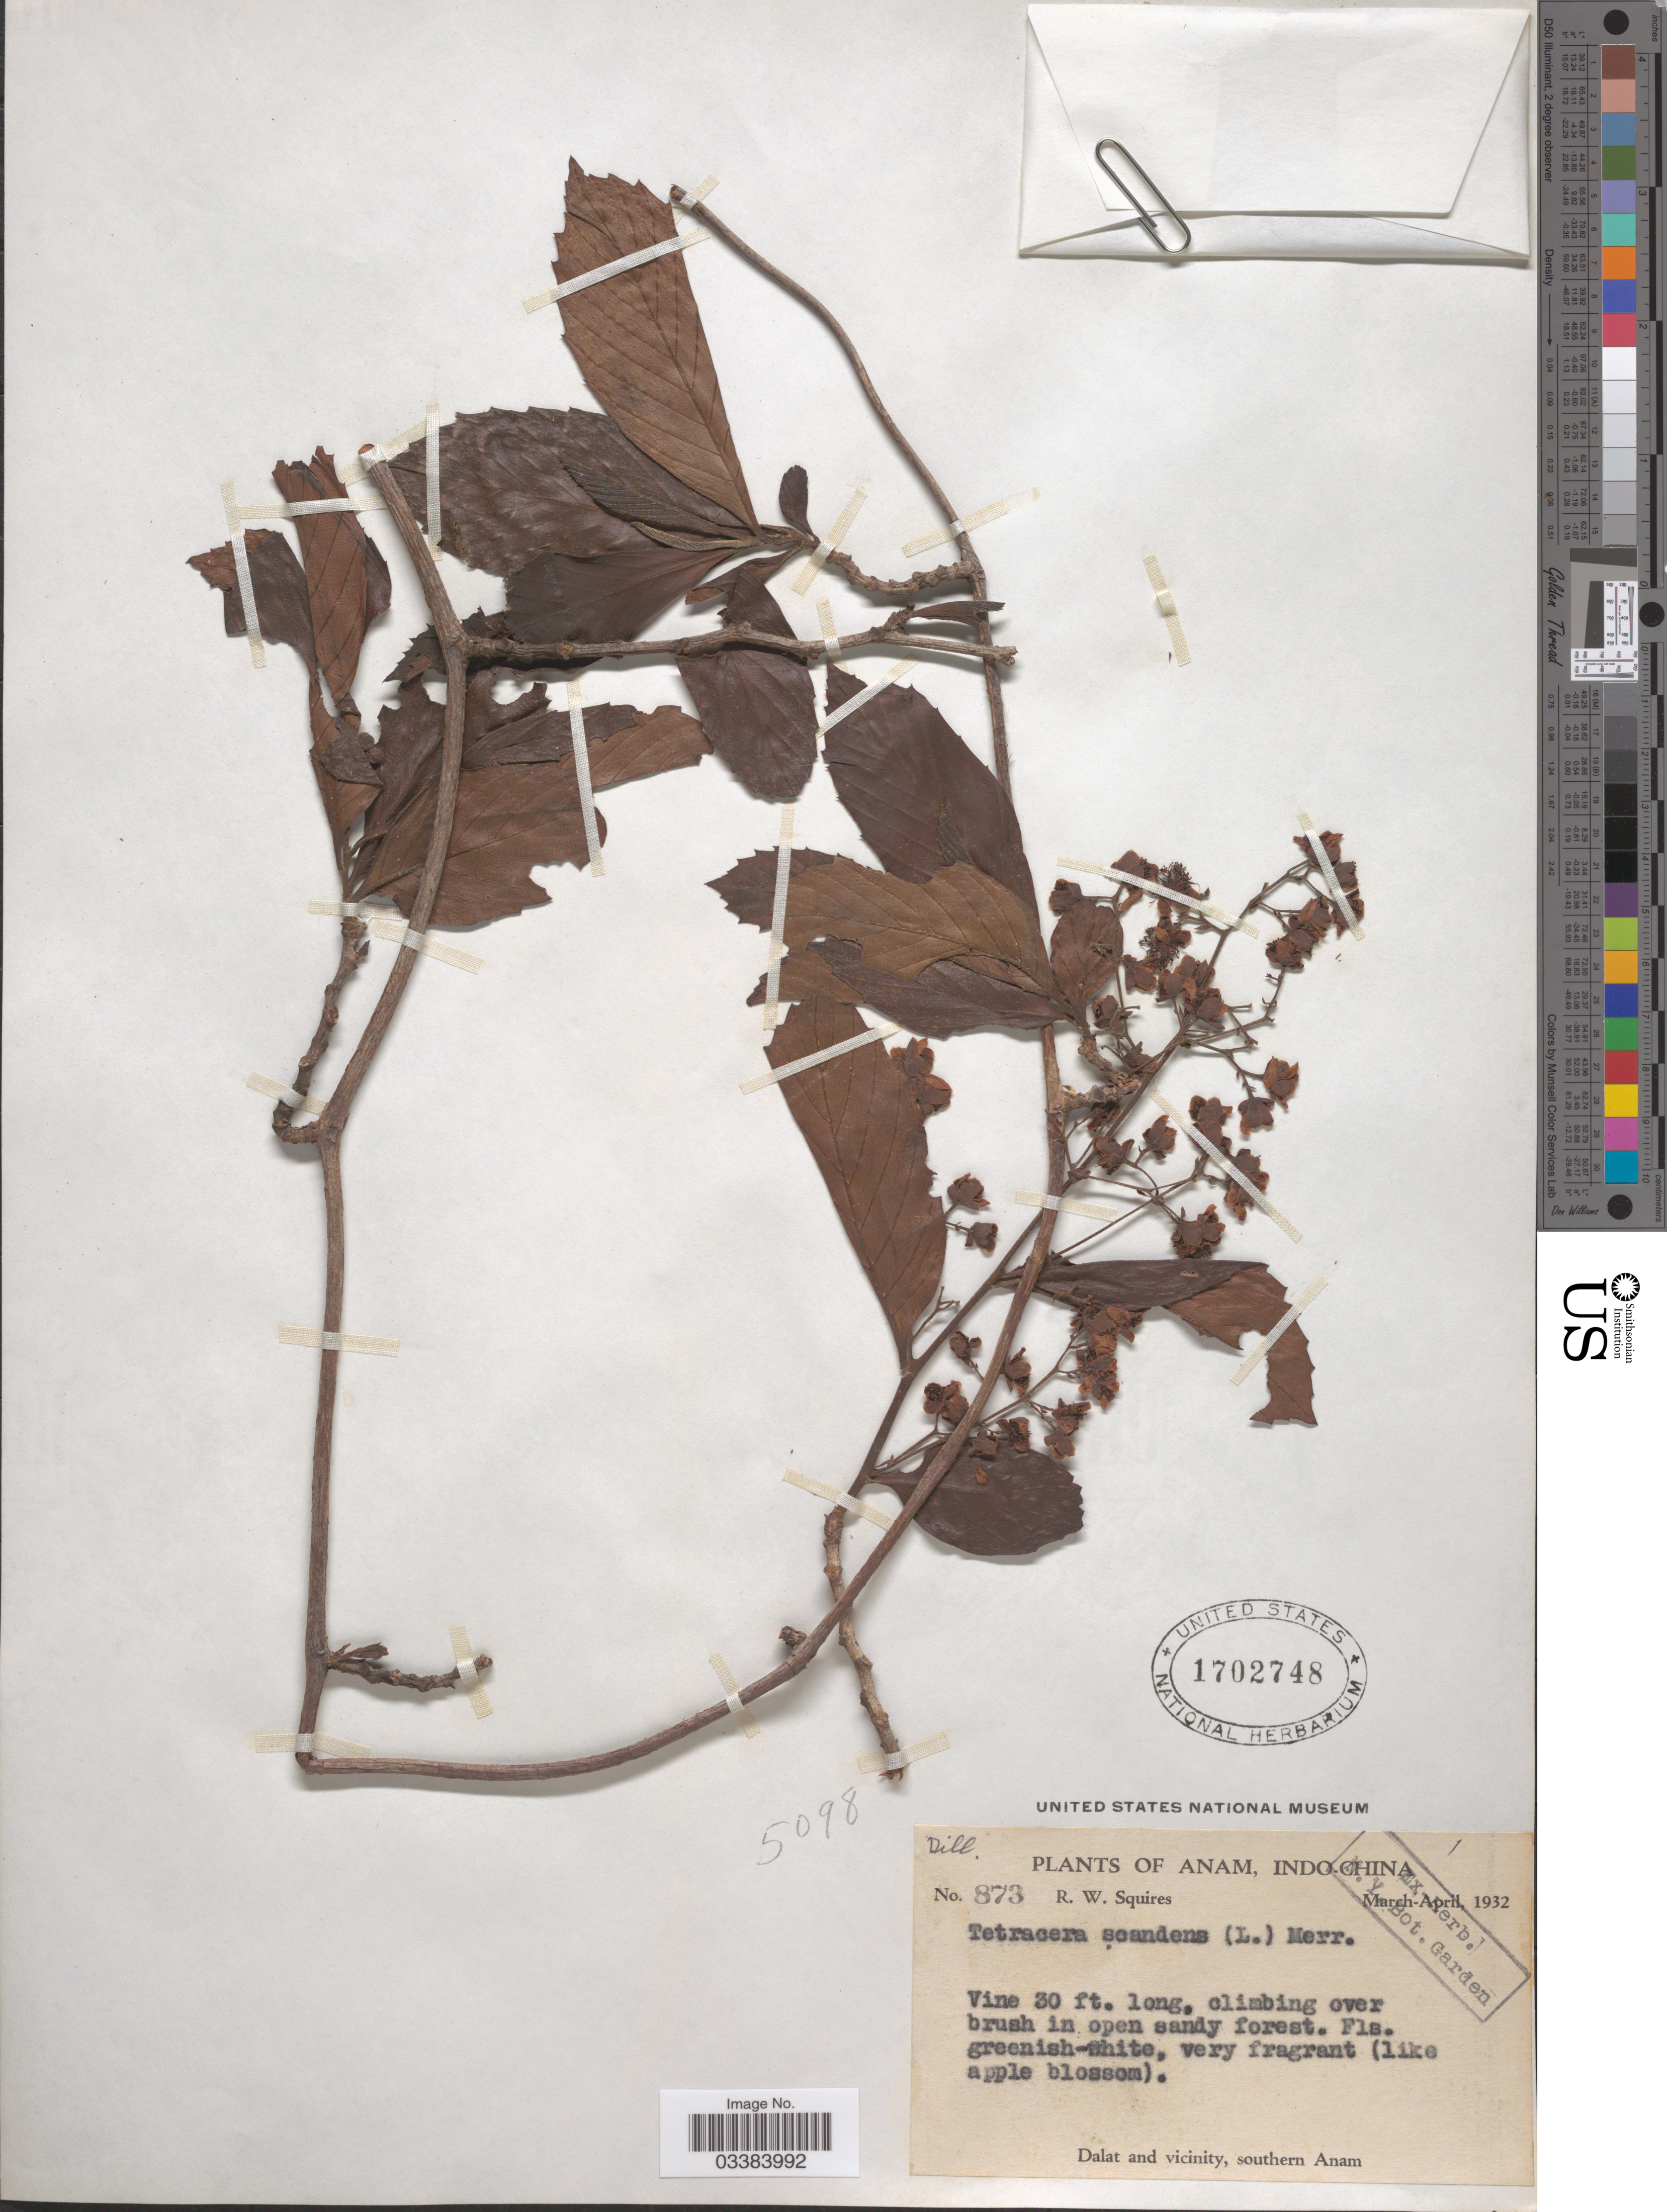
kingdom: Plantae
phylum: Tracheophyta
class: Magnoliopsida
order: Dilleniales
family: Dilleniaceae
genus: Tetracera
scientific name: Tetracera scandens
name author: (L.) Merr.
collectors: R. Squires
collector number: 873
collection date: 1932-03/1932-04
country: Vietnam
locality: Anam, Indo-China. Dalat and vicinity, southern Anam.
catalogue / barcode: US 1702748